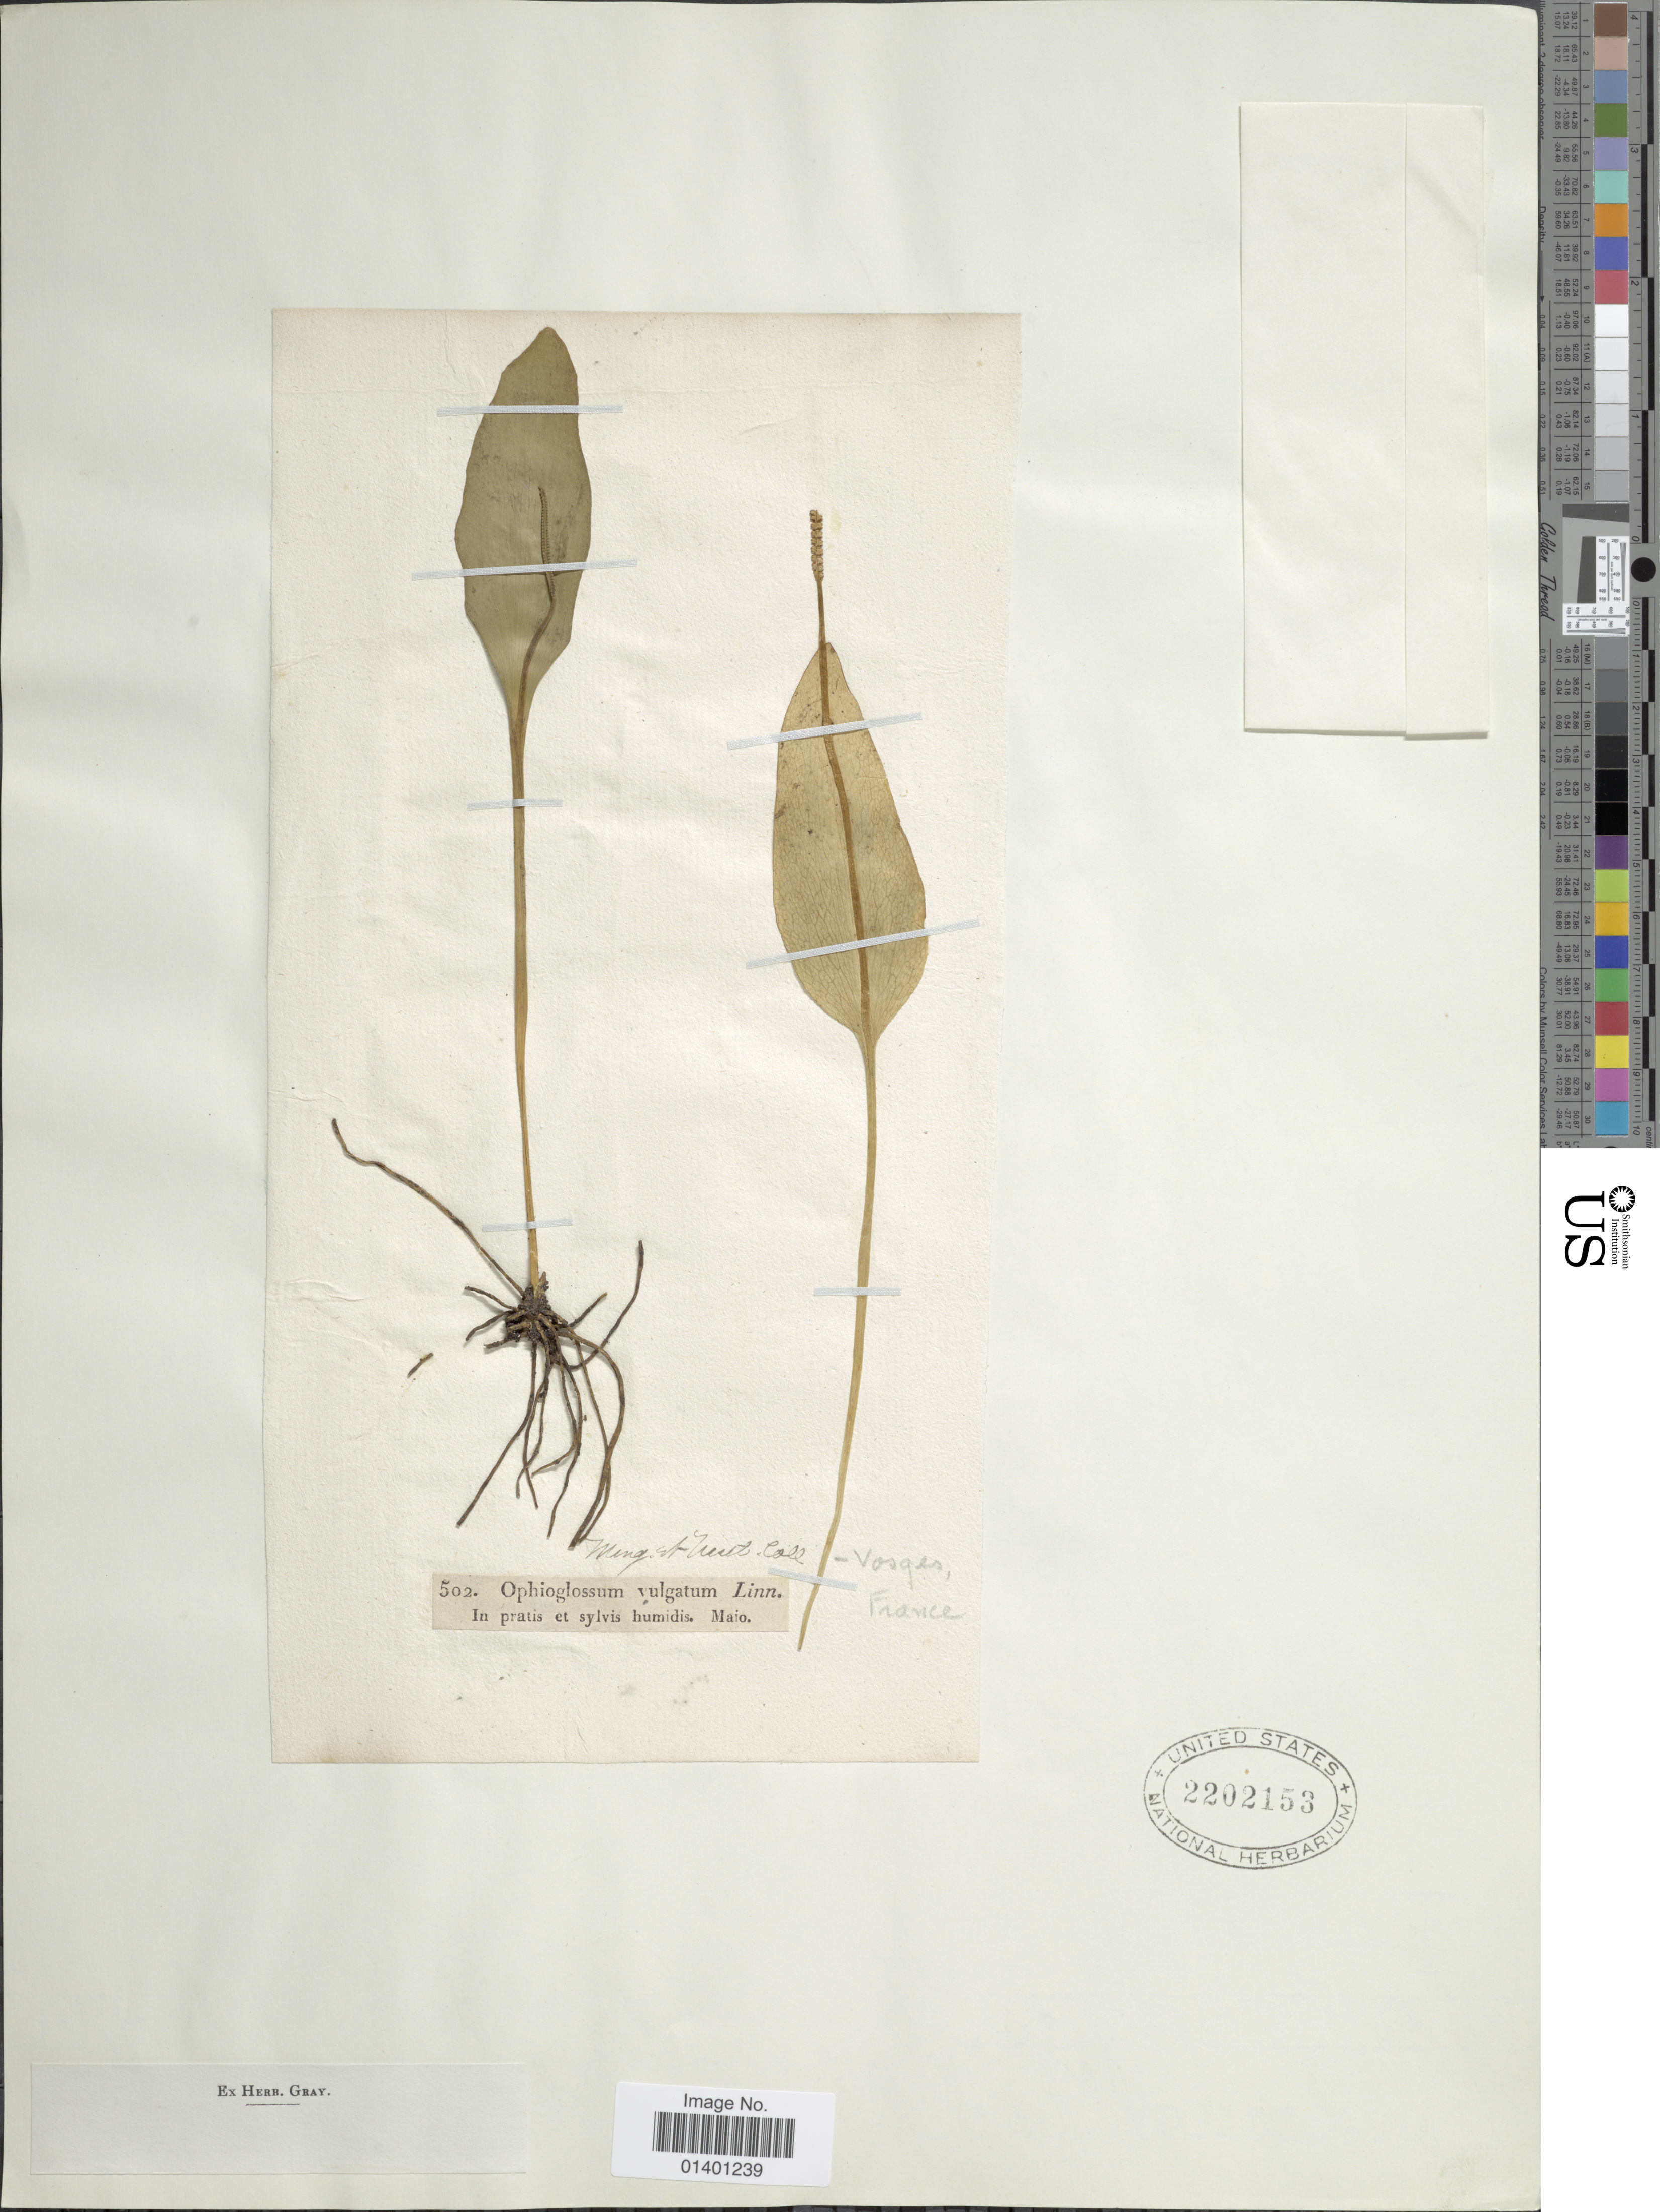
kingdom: Plantae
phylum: Tracheophyta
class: Polypodiopsida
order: Ophioglossales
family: Ophioglossaceae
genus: Ophioglossum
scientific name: Ophioglossum vulgatum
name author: L.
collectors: Weng & Nust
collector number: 502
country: France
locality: Vosges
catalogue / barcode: US 2202153